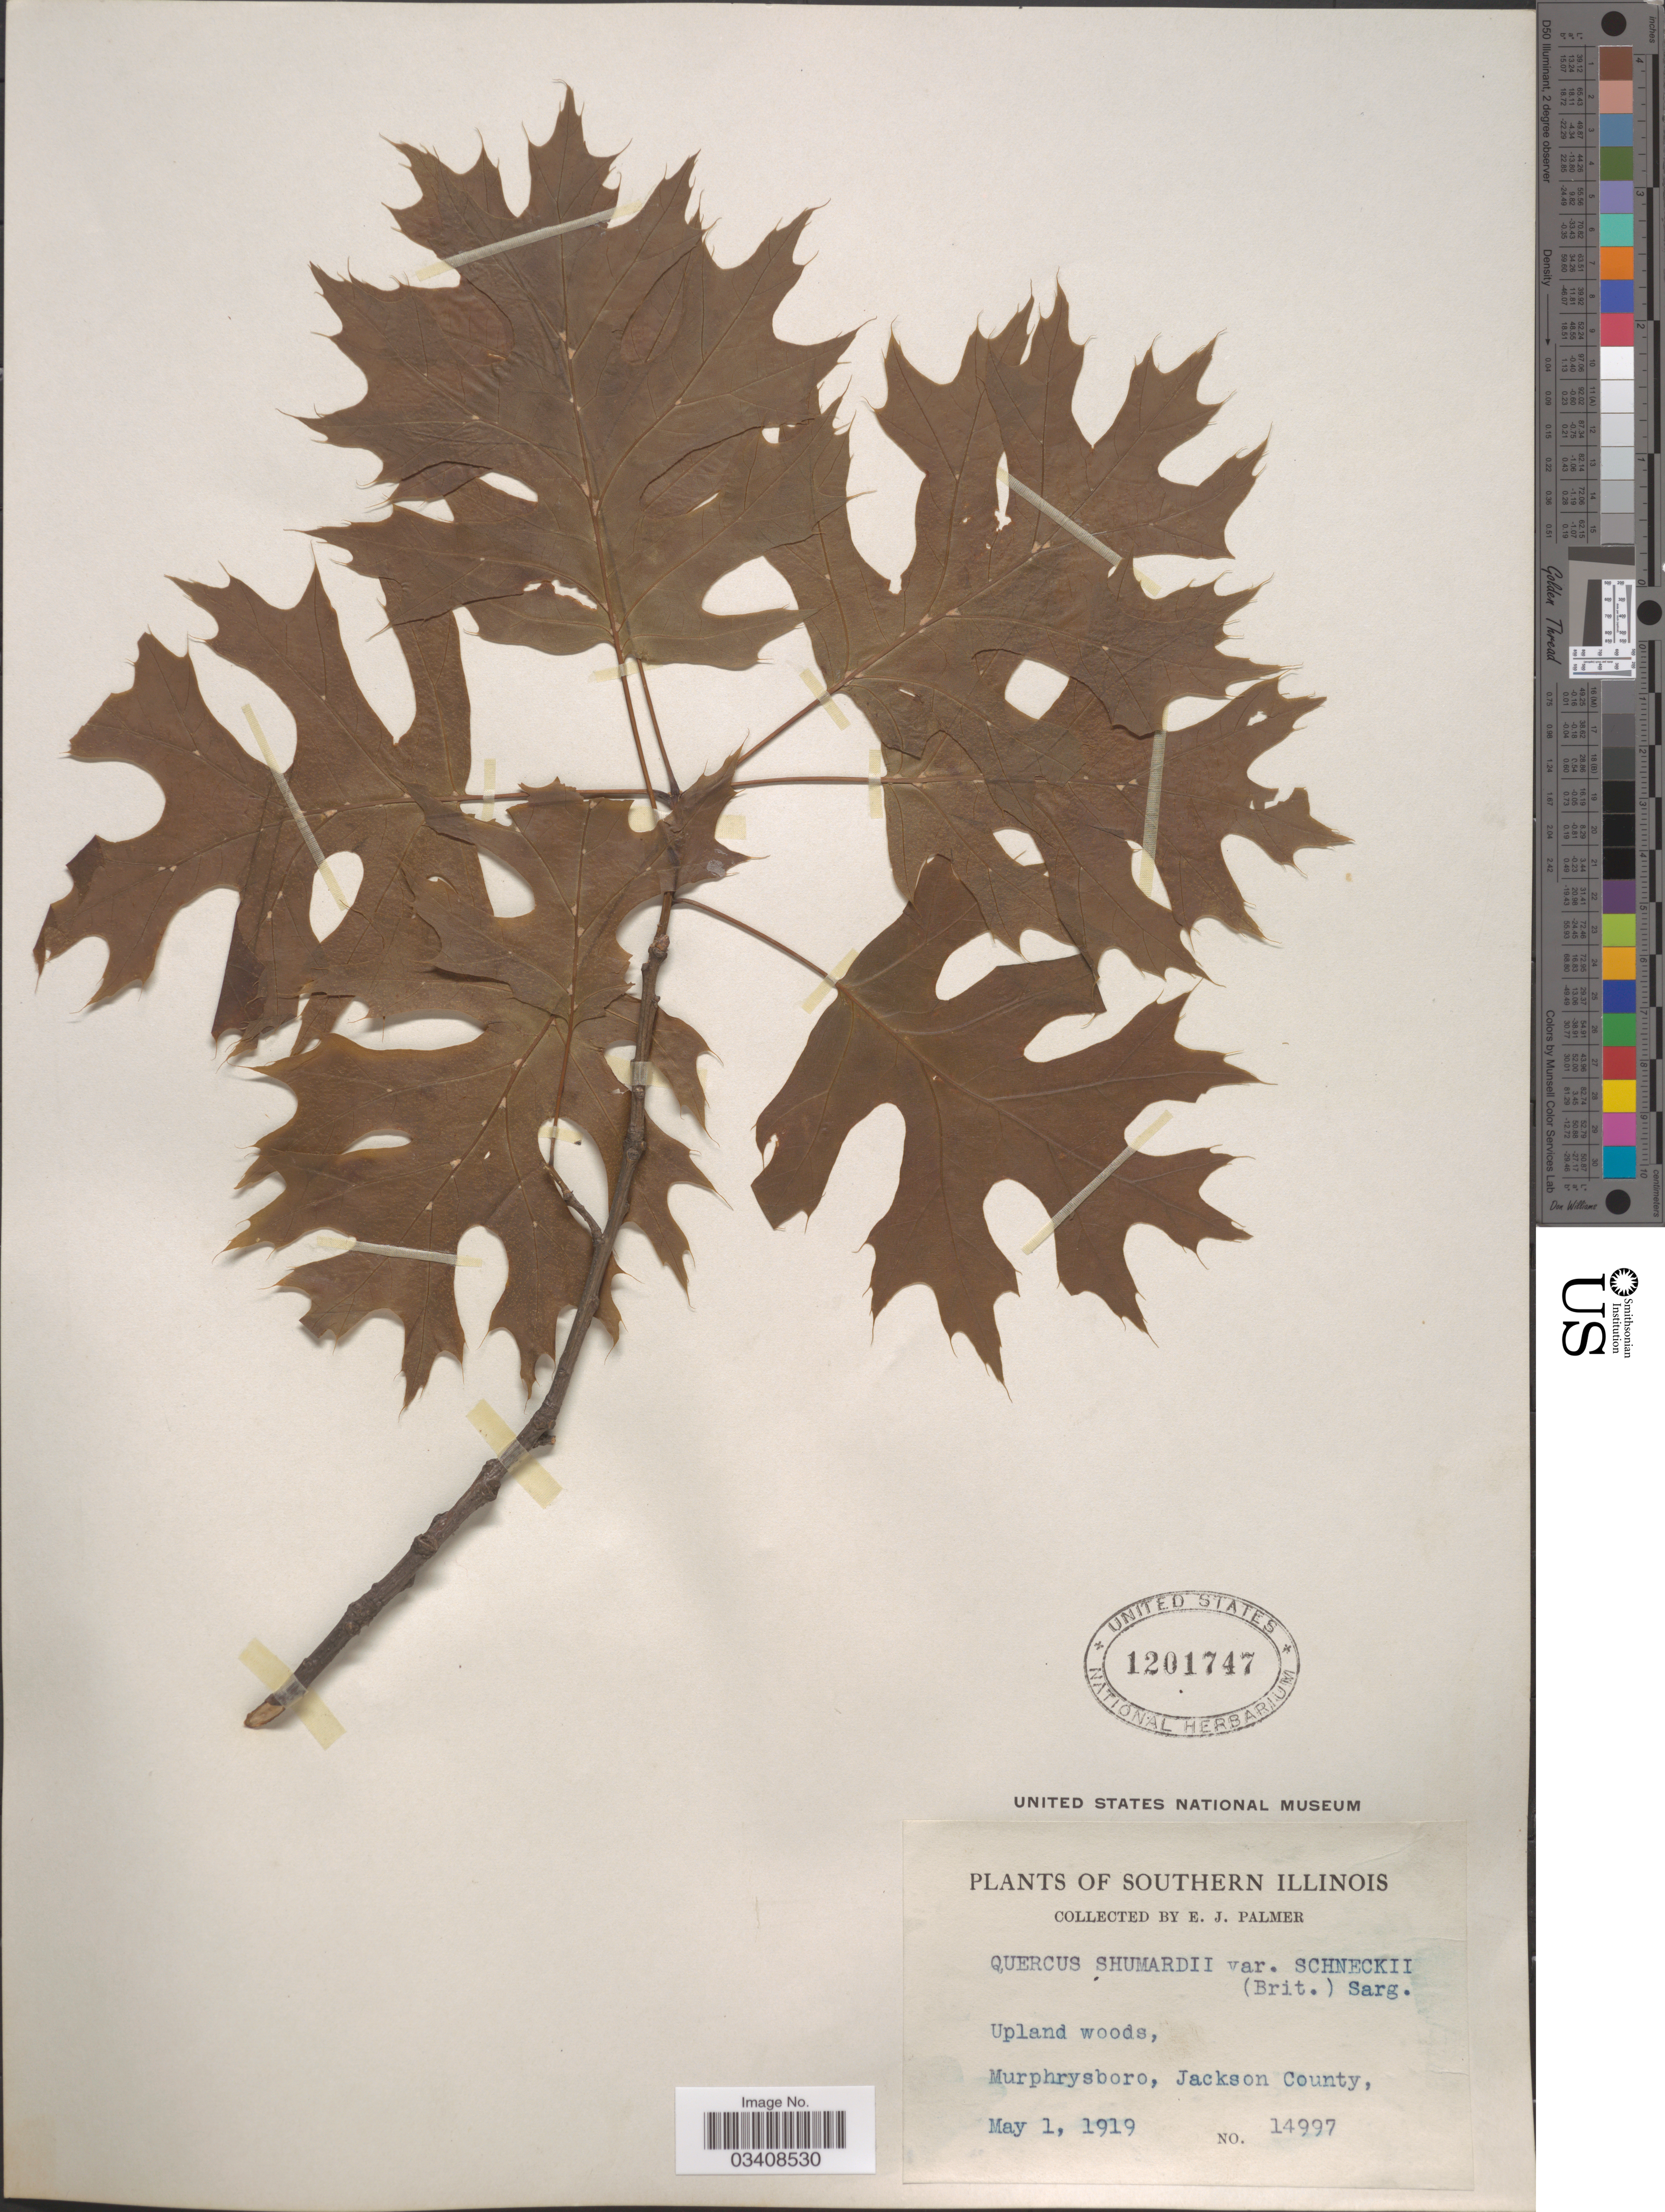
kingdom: Plantae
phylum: Tracheophyta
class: Magnoliopsida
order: Fagales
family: Fagaceae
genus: Quercus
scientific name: Quercus shumardii var. schneckii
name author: (Britton) Sarg.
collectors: E. J. Palmer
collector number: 14997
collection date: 1919-05-01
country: United States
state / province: Illinois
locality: Southern Illinois. Murphrysboro, Jackson County.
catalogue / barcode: US 1201747